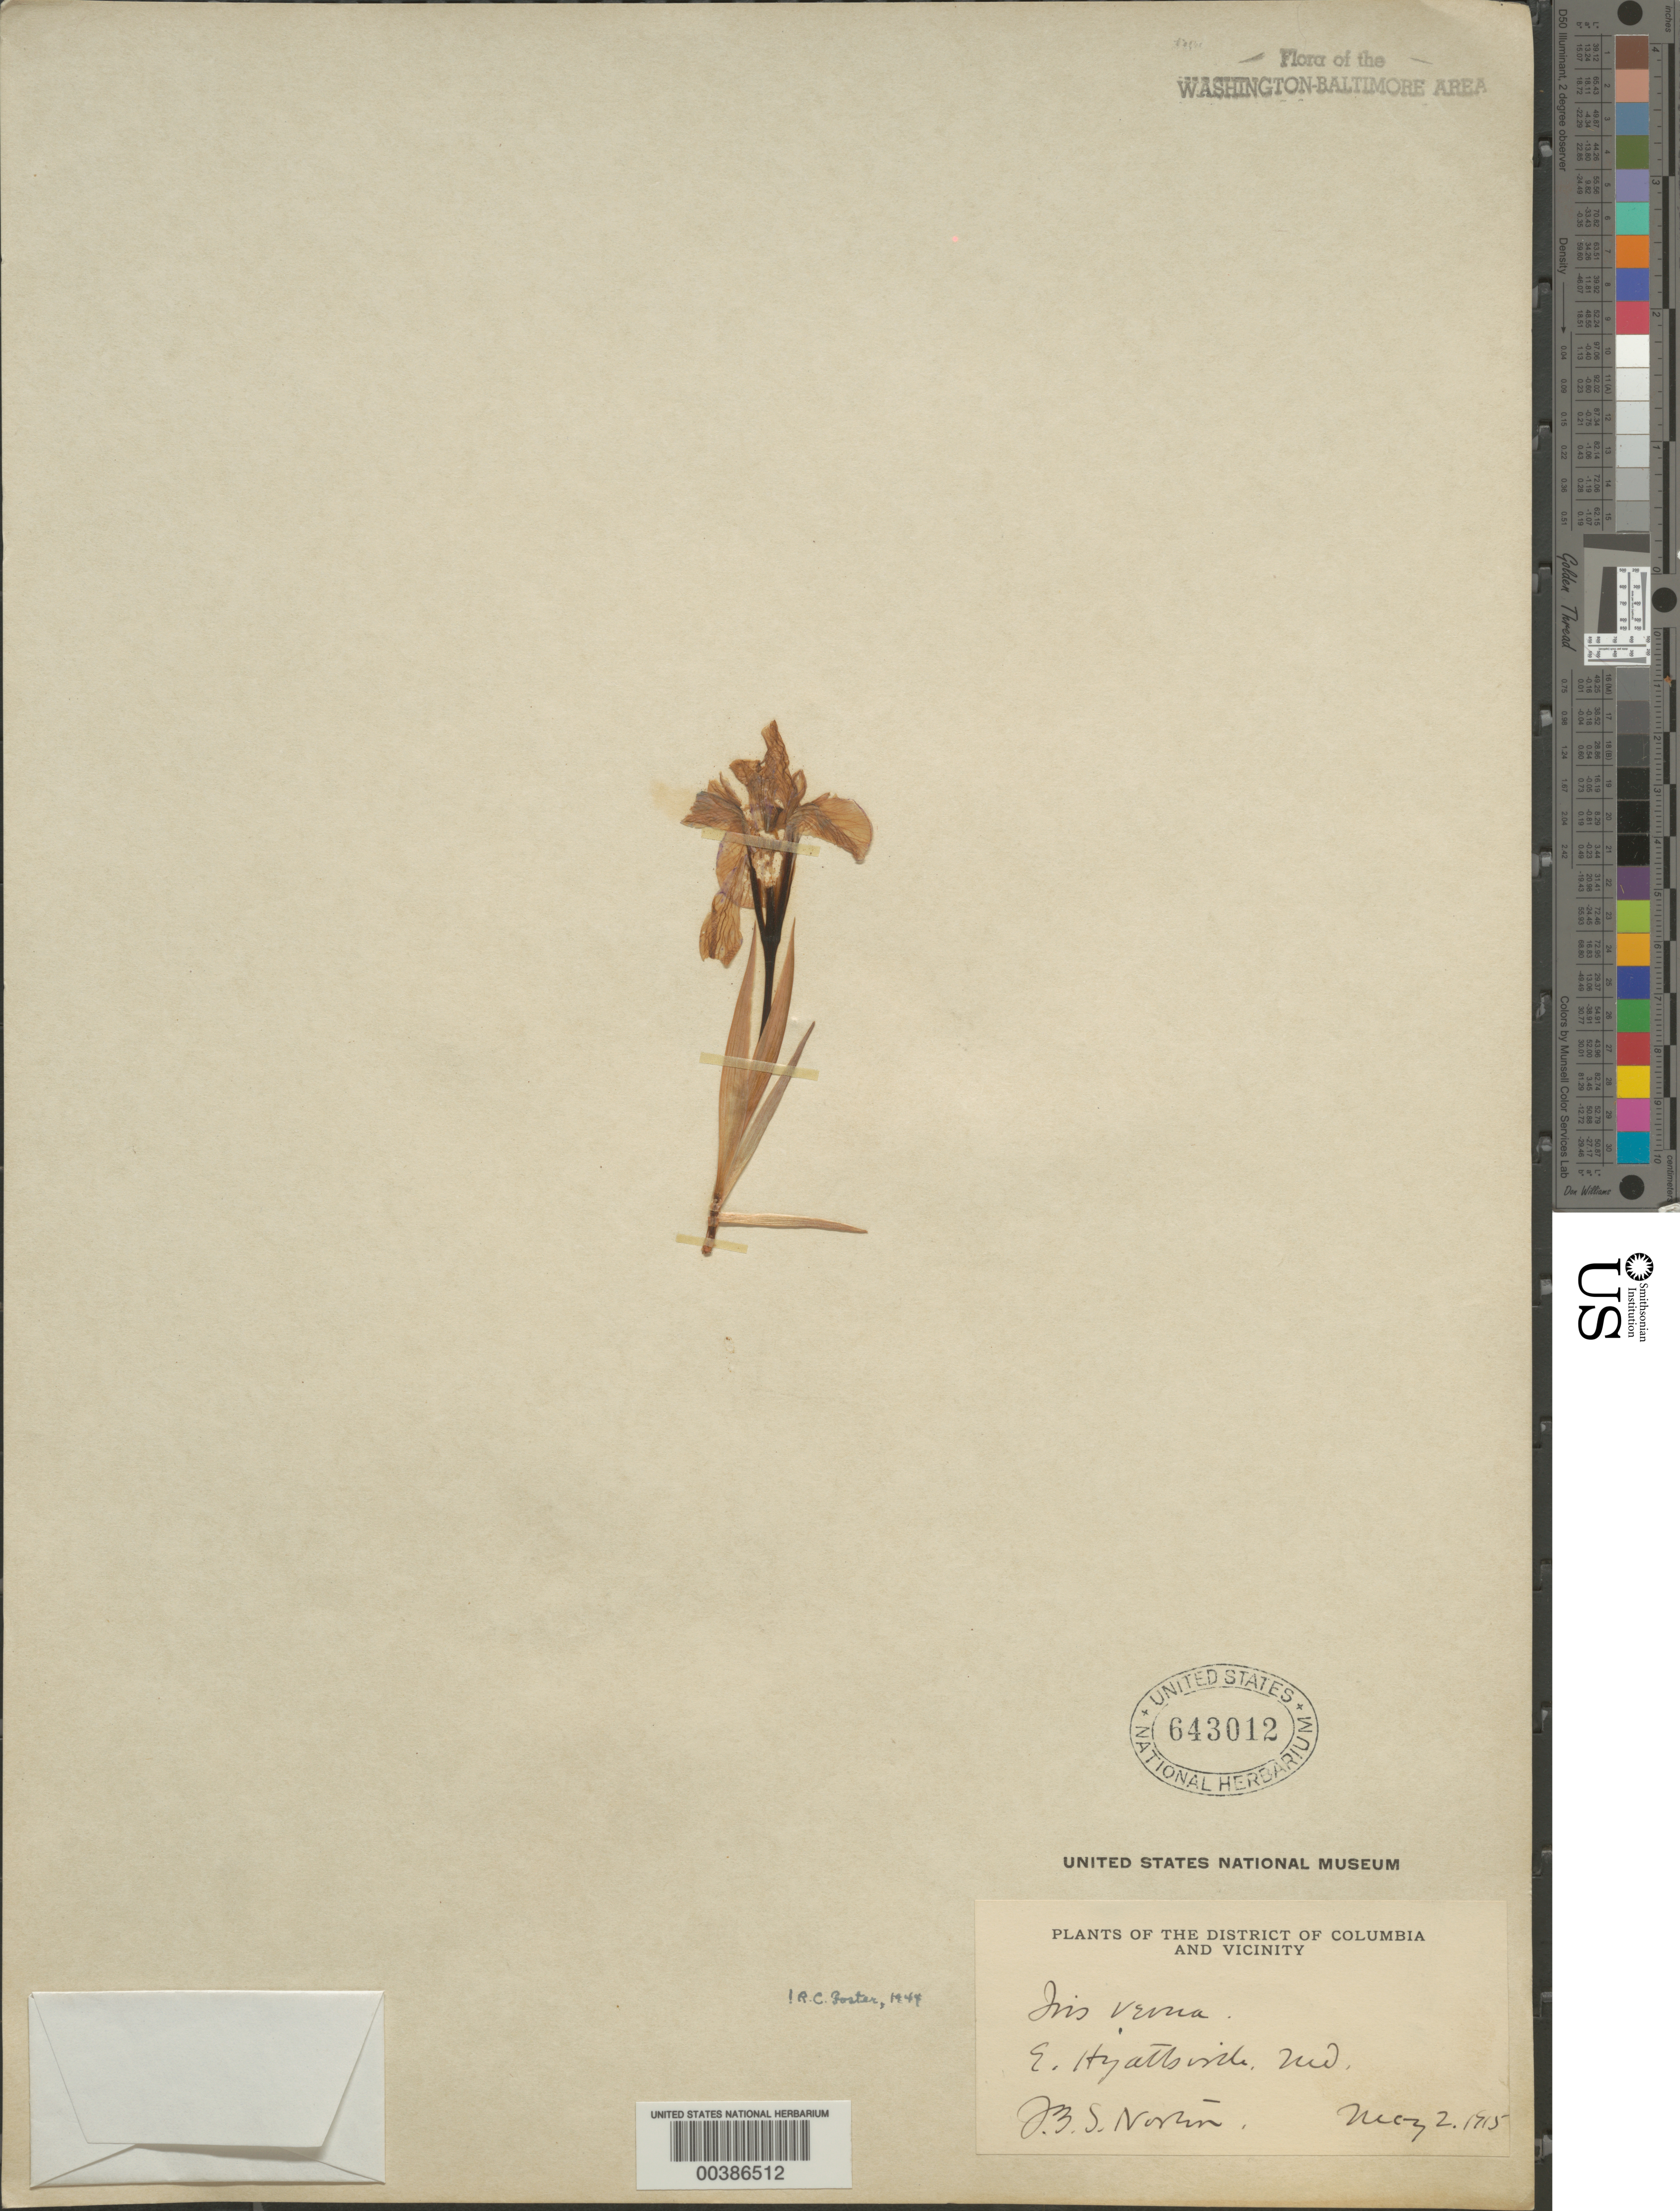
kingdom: Plantae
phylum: Tracheophyta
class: Liliopsida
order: Asparagales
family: Iridaceae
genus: Iris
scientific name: Iris verna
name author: L.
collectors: -. Nor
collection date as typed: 02 May 1915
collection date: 1915-05-02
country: United States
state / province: Maryland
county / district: Prince George's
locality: East Hyattsville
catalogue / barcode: US 643012